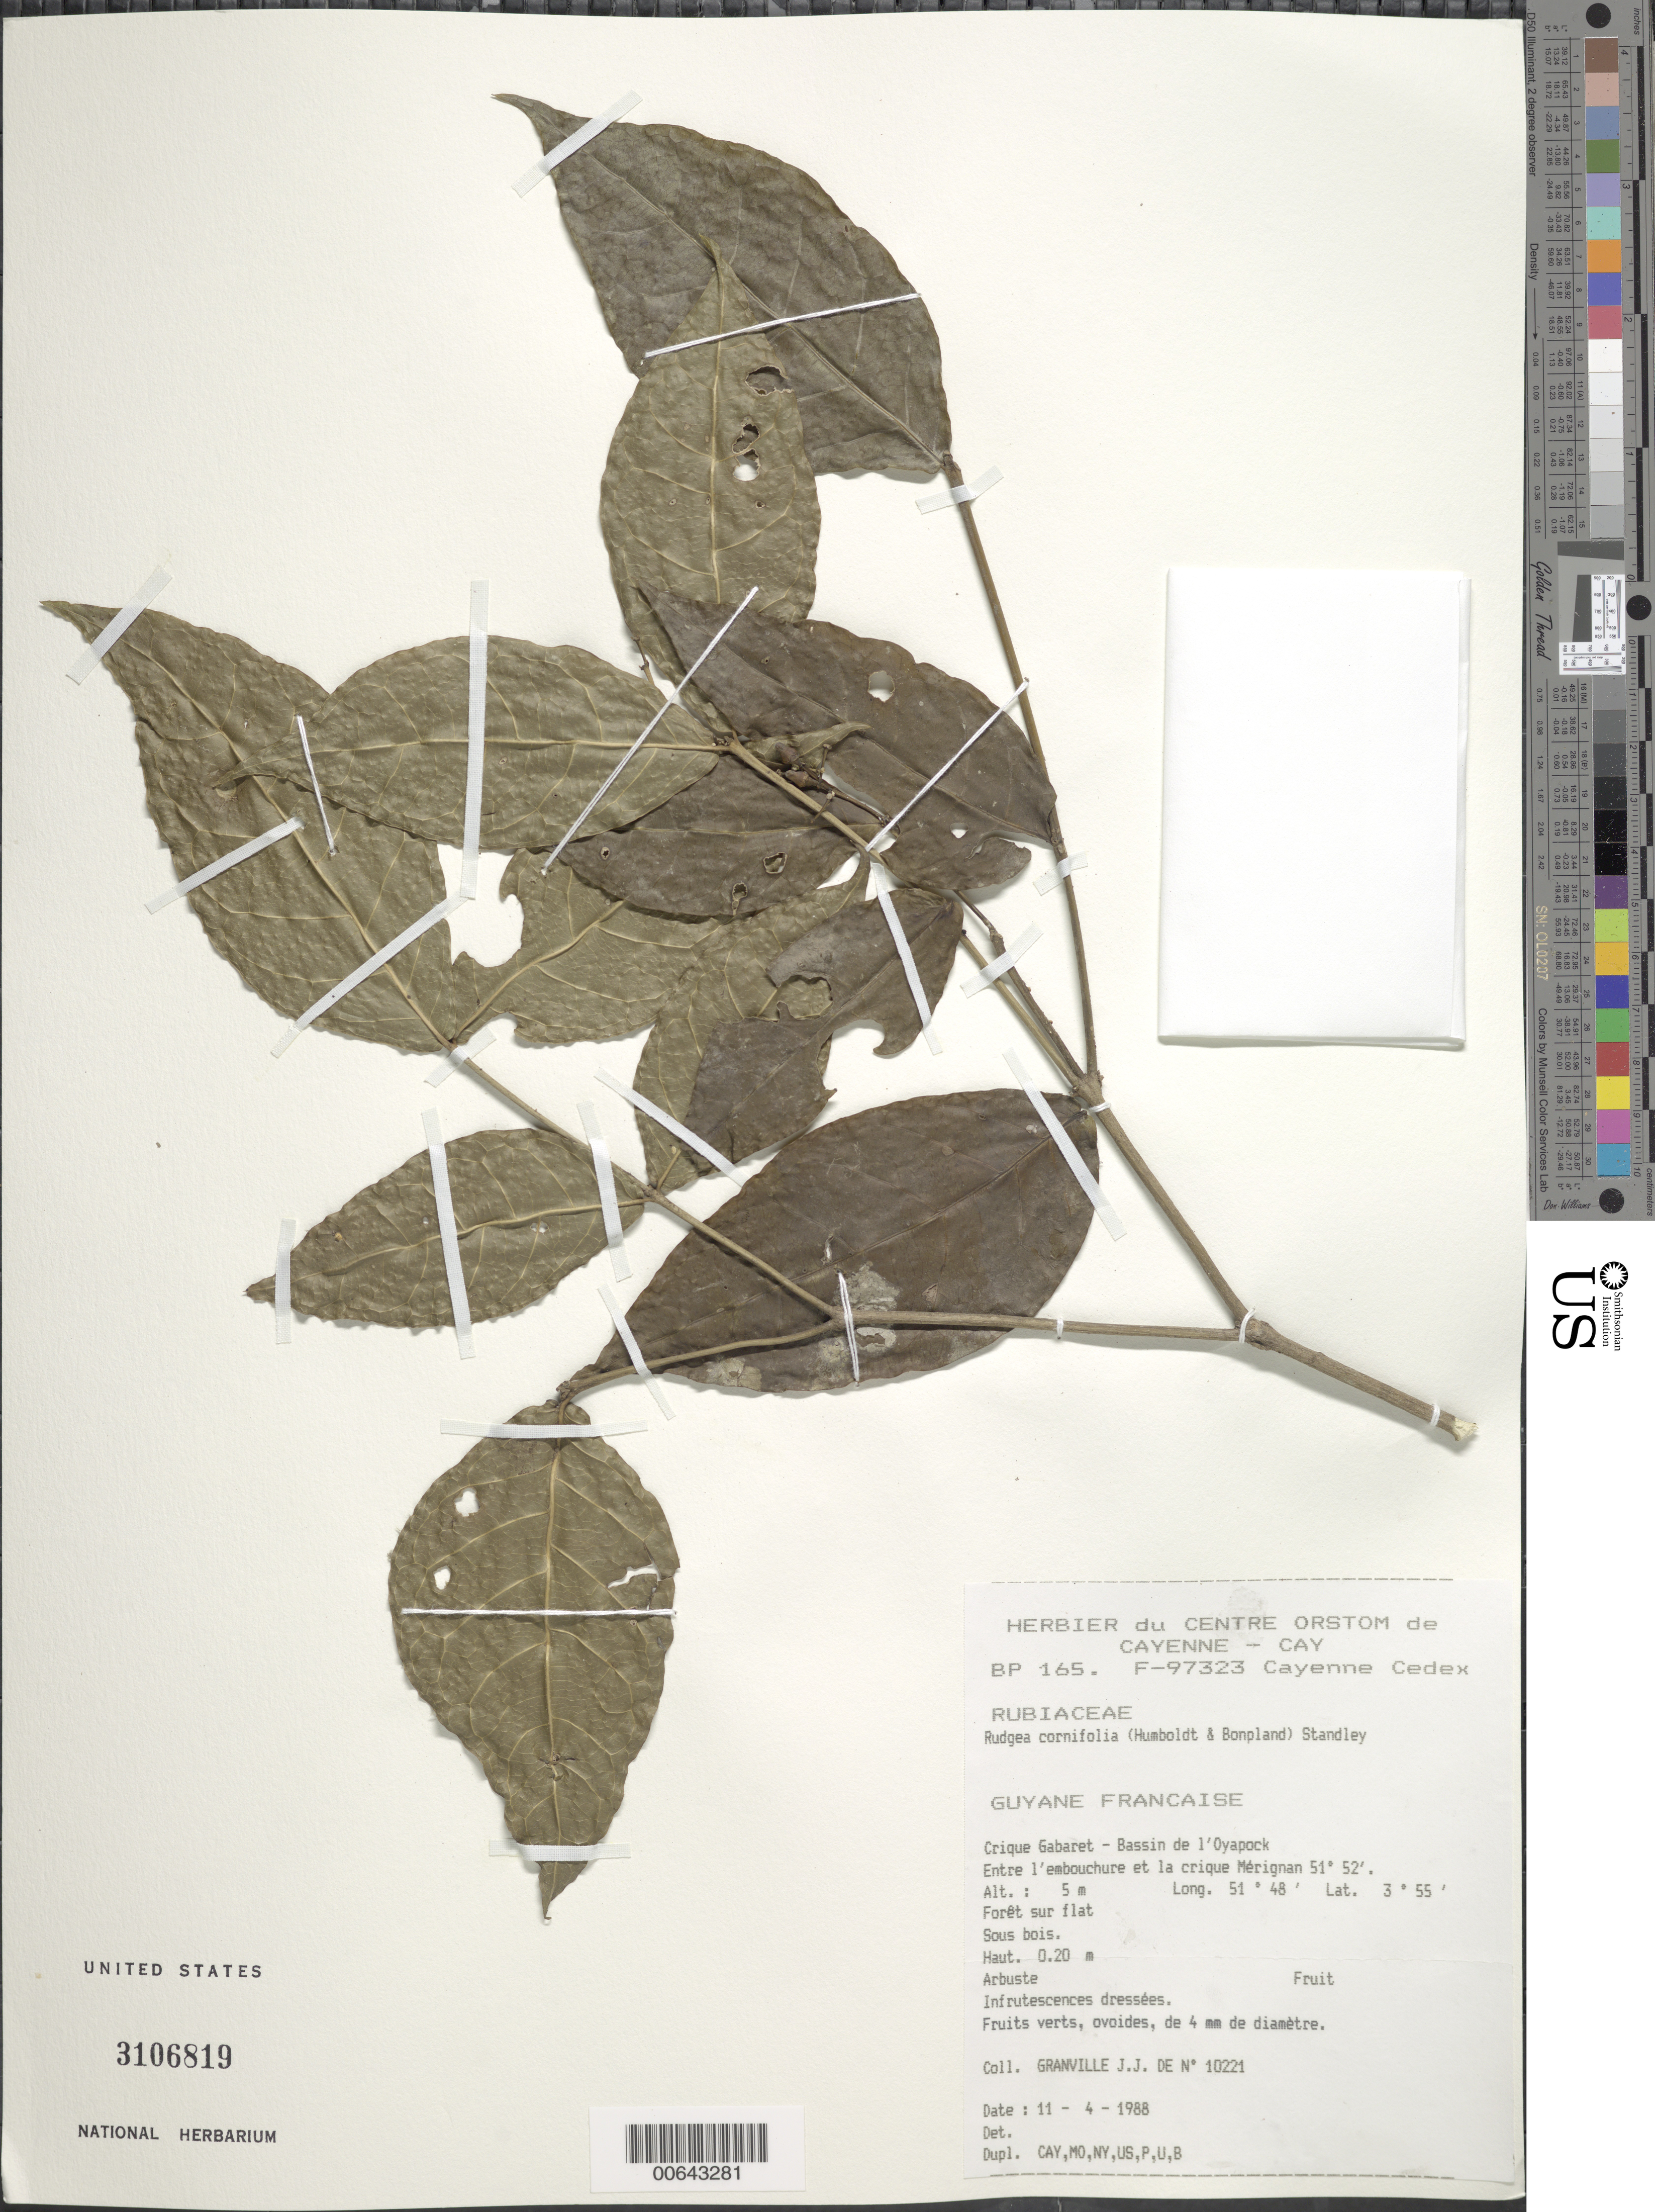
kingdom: Plantae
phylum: Tracheophyta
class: Magnoliopsida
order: Gentianales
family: Rubiaceae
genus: Rudgea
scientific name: Rudgea cornifolia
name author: (Kunth) Standl.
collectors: J.-J. de Granville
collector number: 10221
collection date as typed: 11-Apr-88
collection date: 1988-04-11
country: French Guiana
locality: Crique Gabaret, Bassin de l'Oyapock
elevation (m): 5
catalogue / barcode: US 3106819